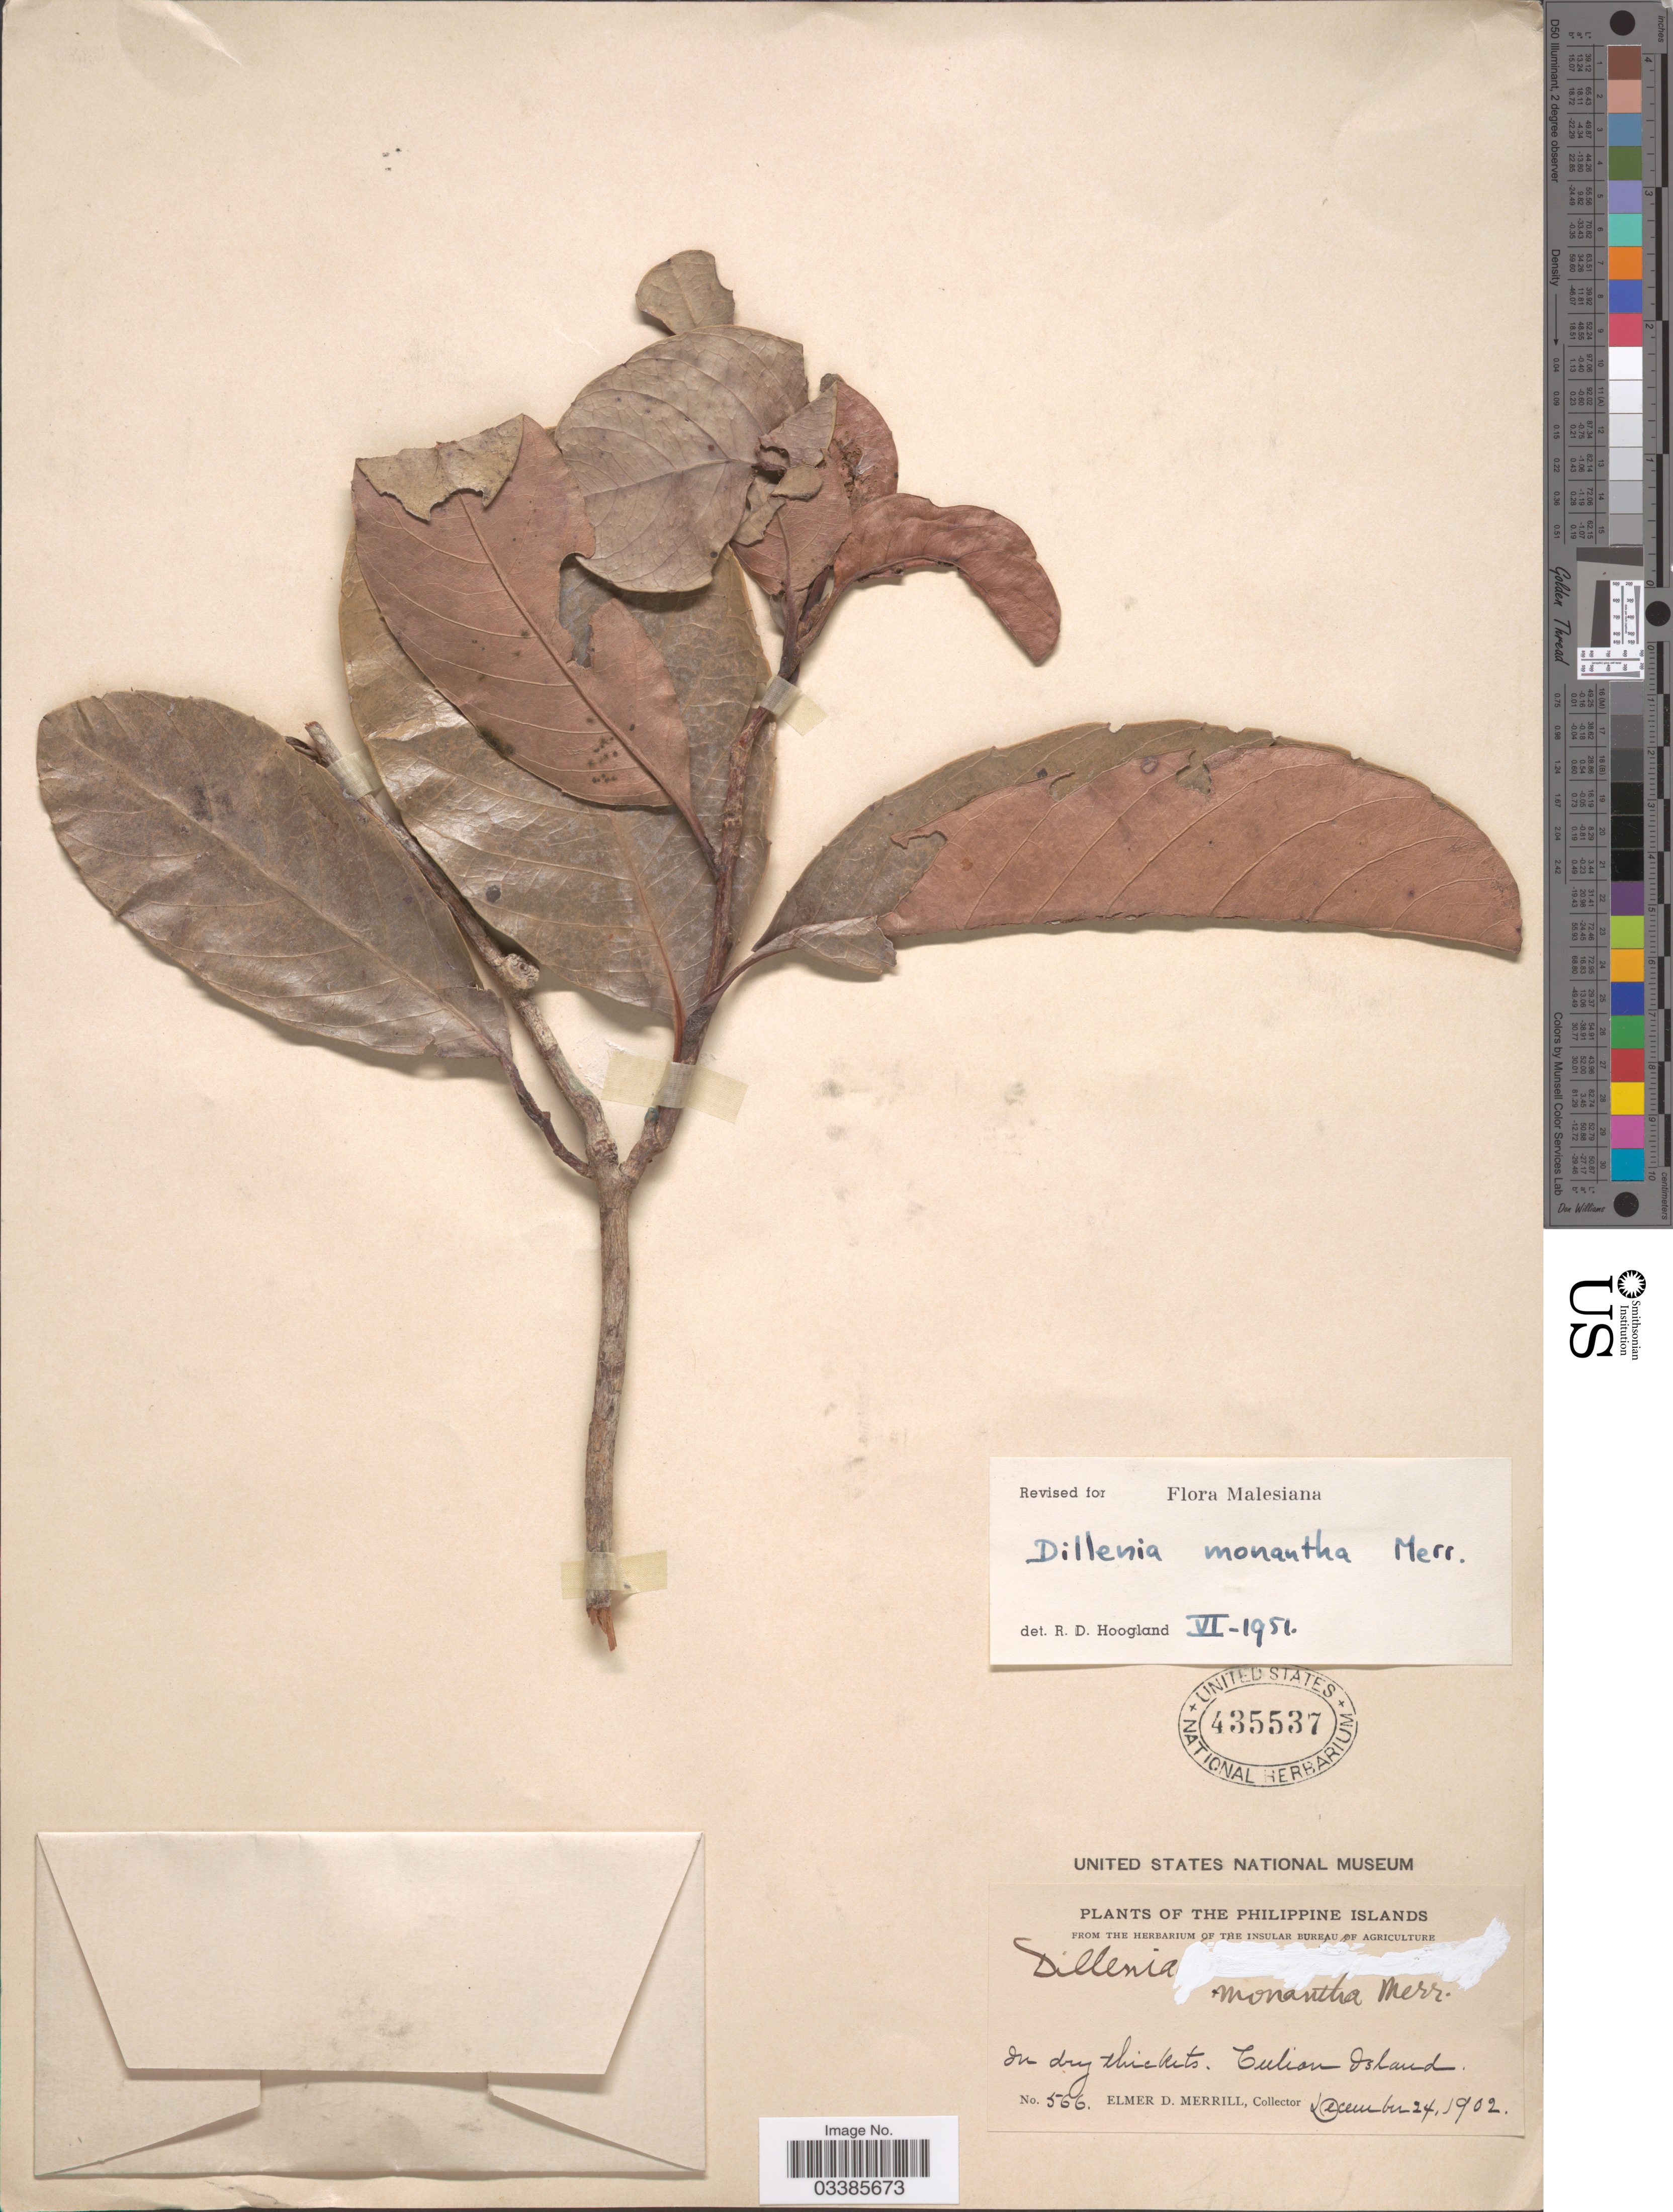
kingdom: Plantae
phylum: Tracheophyta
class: Magnoliopsida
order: Dilleniales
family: Dilleniaceae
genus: Dillenia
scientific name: Dillenia monantha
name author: Merr.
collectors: E. D. Merrill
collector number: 566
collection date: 1902-12-24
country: Philippines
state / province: Mimaropa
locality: Culion Island.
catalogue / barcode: US 435537